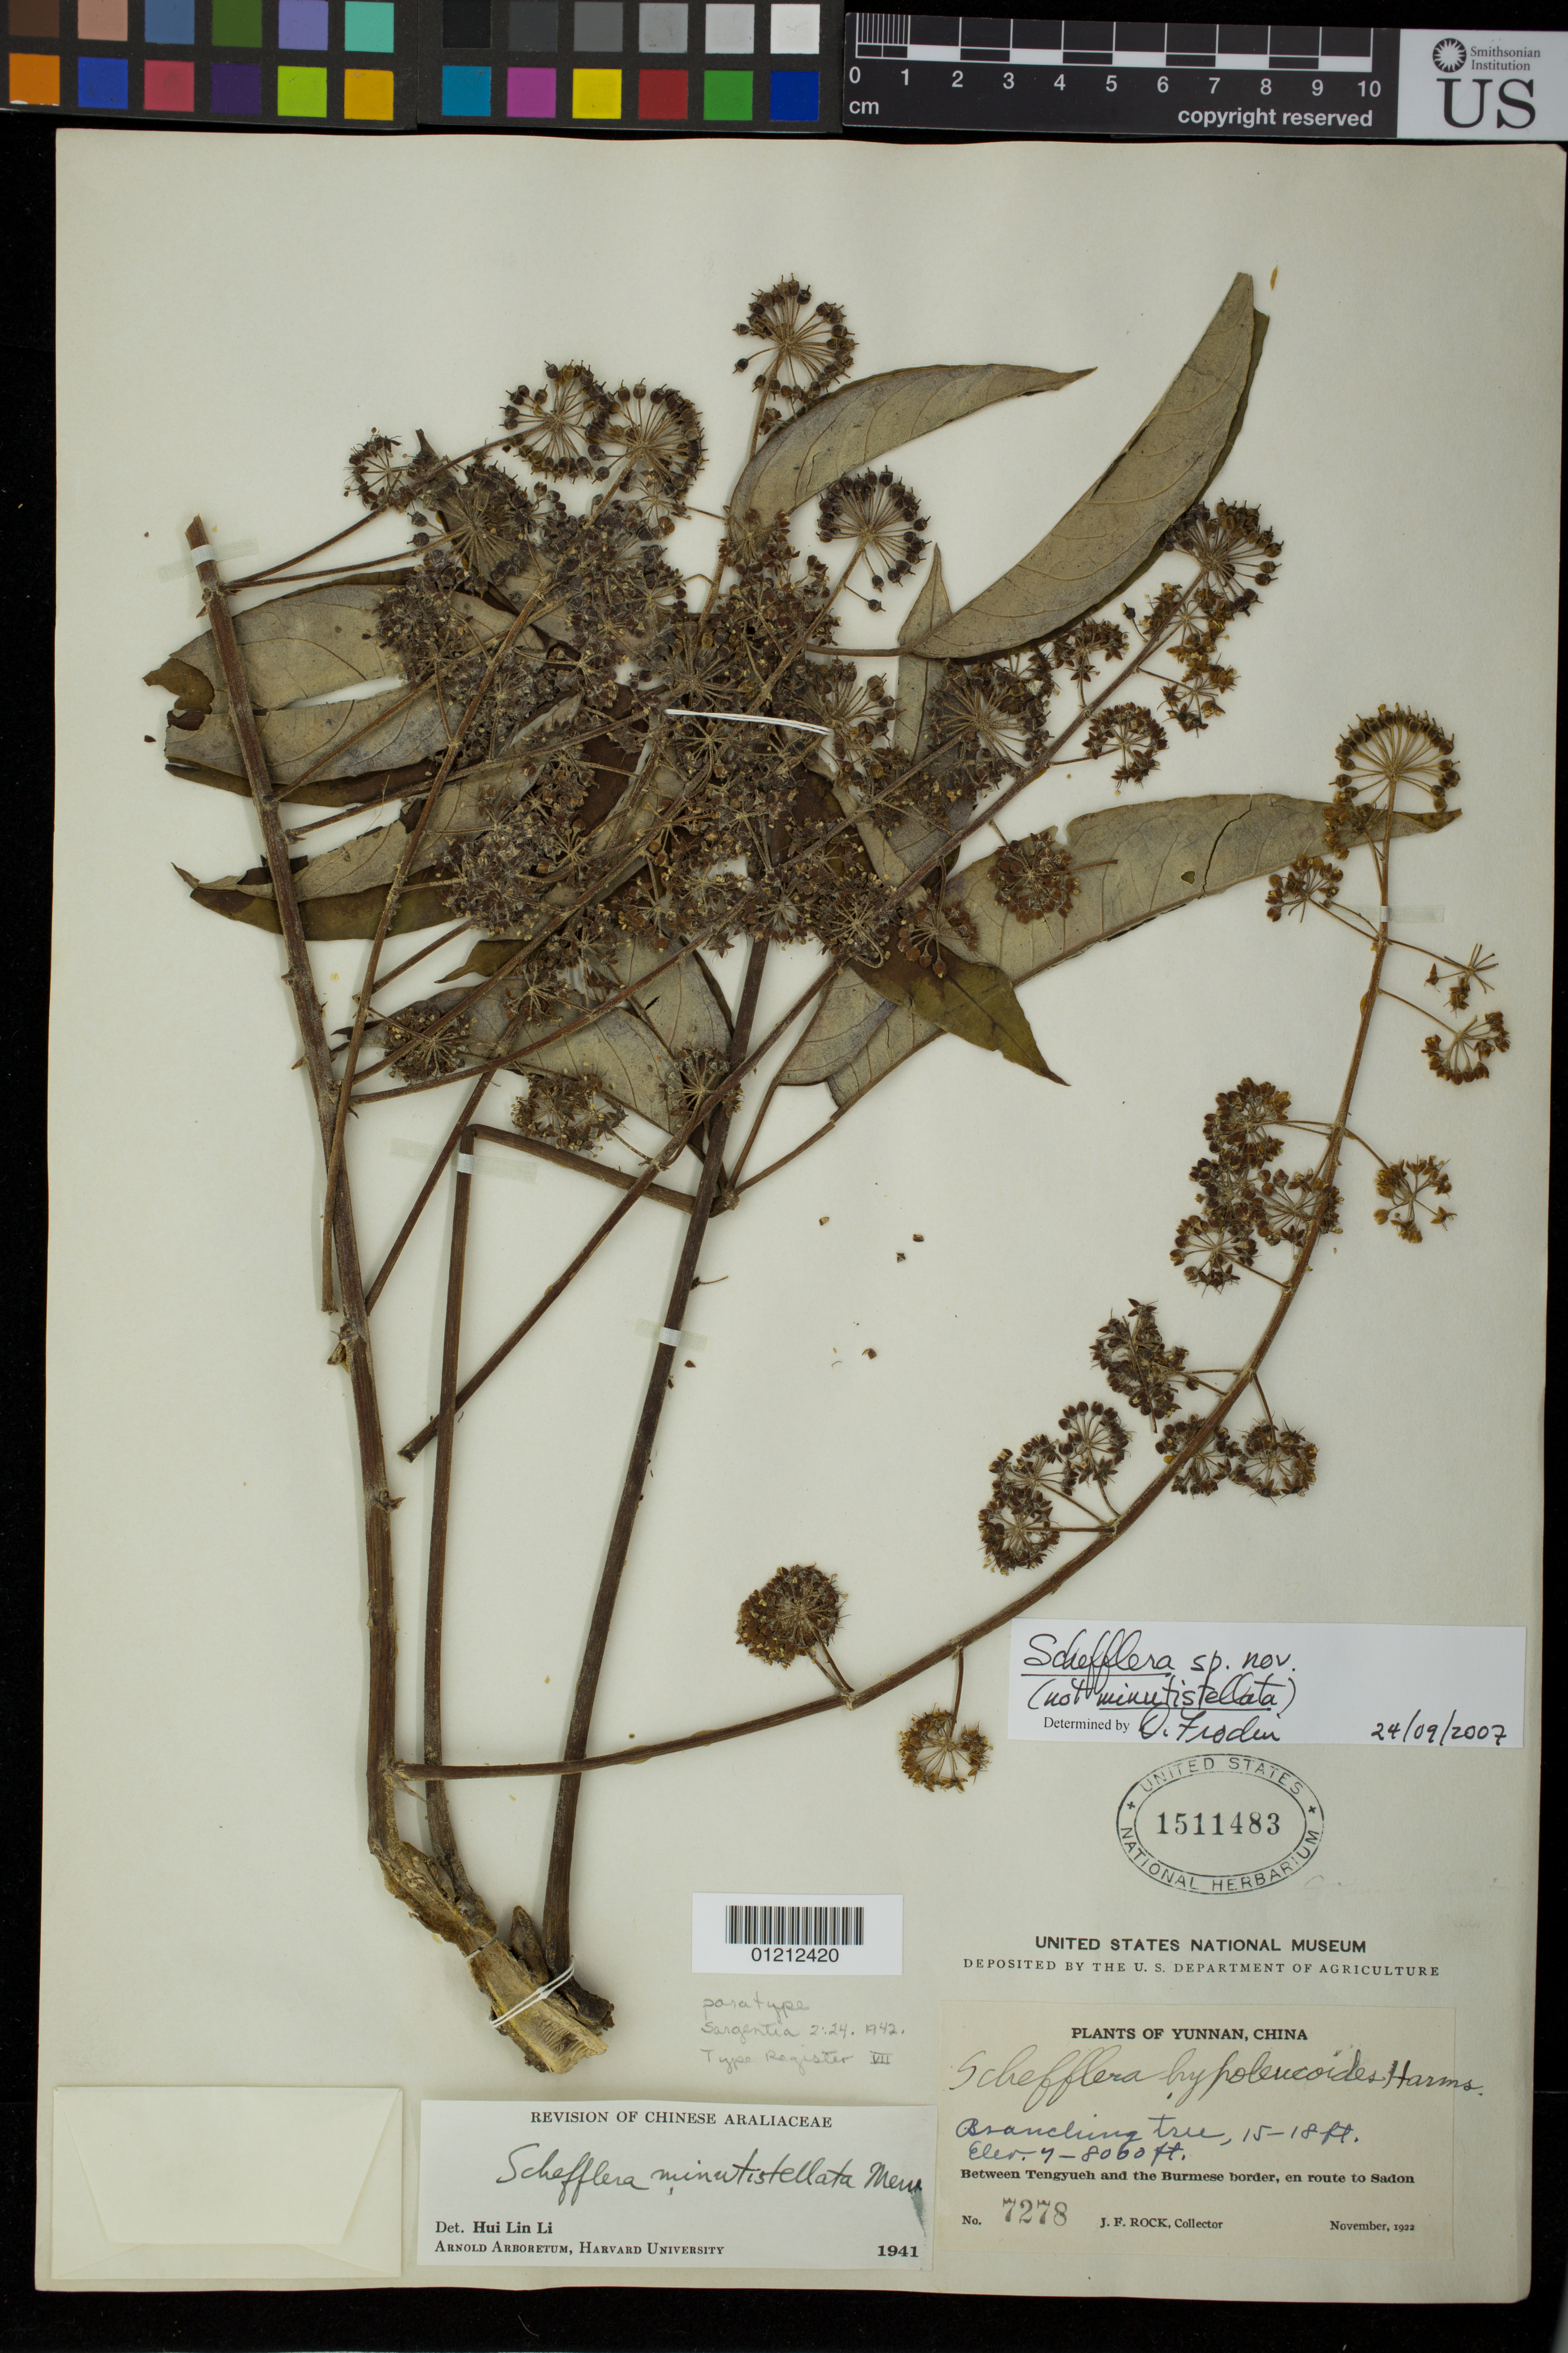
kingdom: Plantae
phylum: Tracheophyta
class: Magnoliopsida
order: Apiales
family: Araliaceae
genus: Schefflera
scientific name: Schefflera sp.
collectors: J. Rock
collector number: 7278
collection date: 1922-11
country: China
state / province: Yunnan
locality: between Tengyueh and the Burmese border, en route to Sadon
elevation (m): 2134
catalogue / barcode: US 1511483